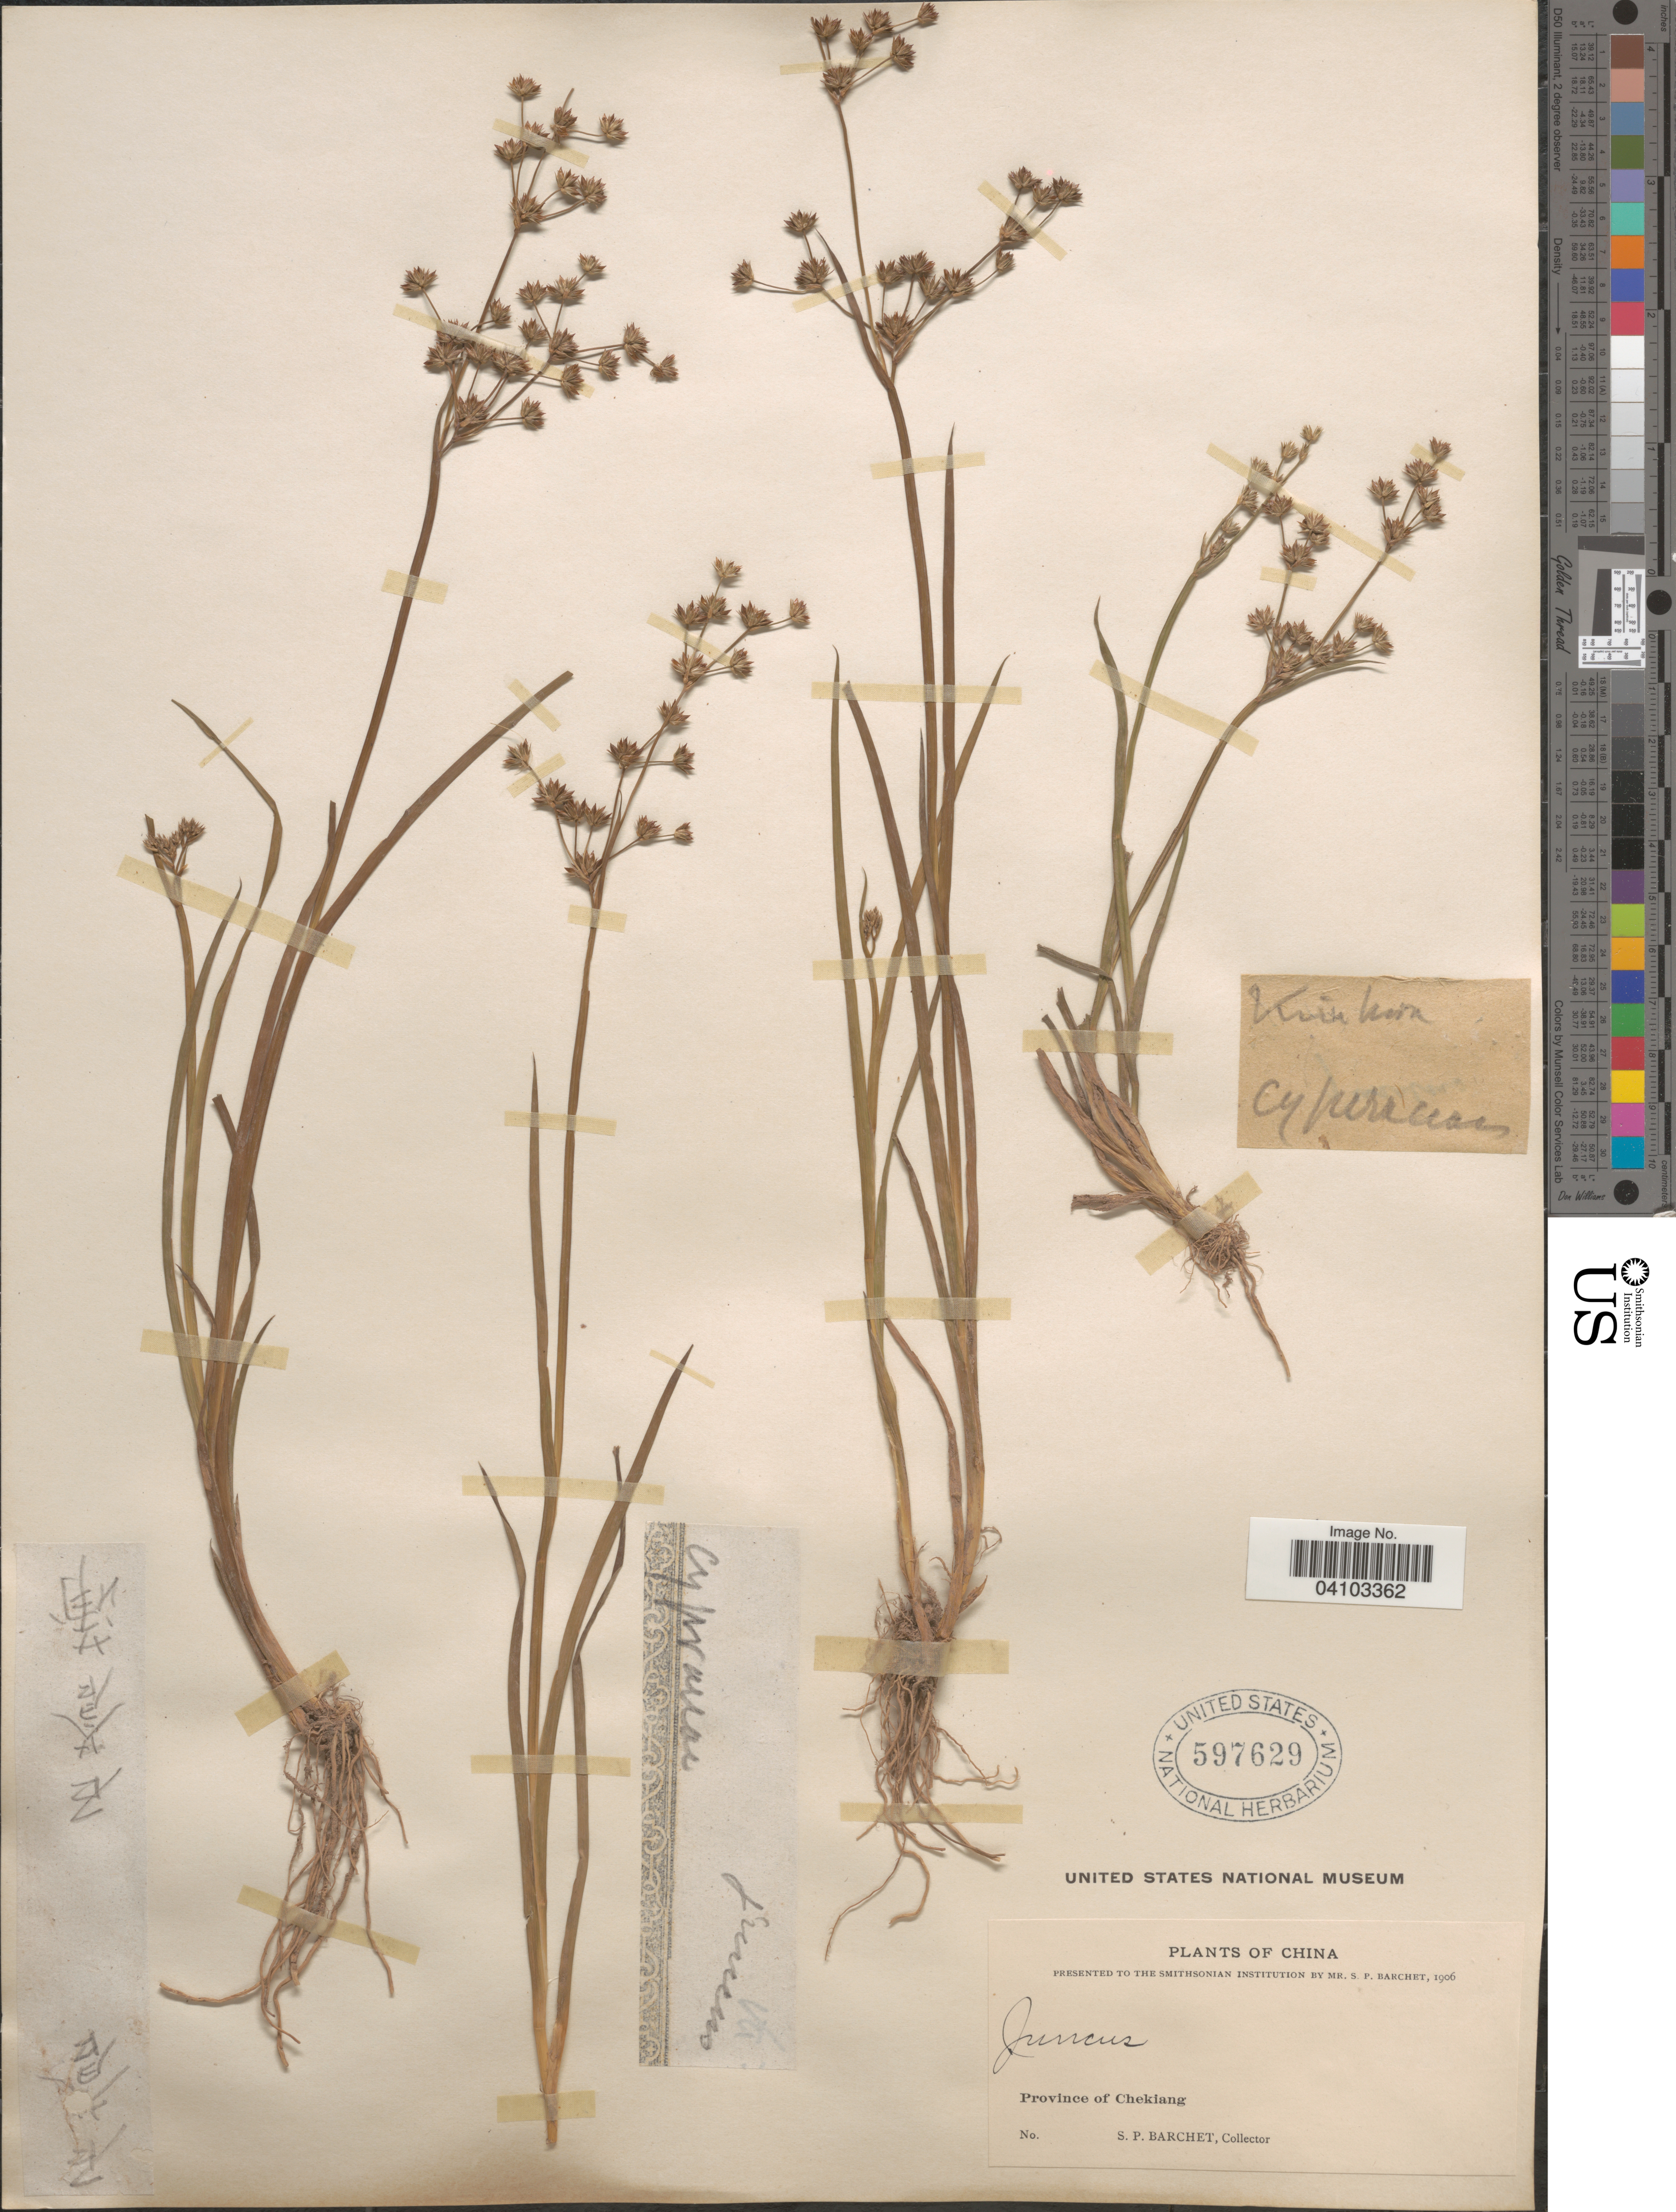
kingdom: Plantae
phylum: Tracheophyta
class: Liliopsida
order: Poales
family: Juncaceae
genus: Juncus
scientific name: Juncus sp.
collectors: S. P. Barchet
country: China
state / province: Zhejiang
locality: Province of Chekiang.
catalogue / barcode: US 597629